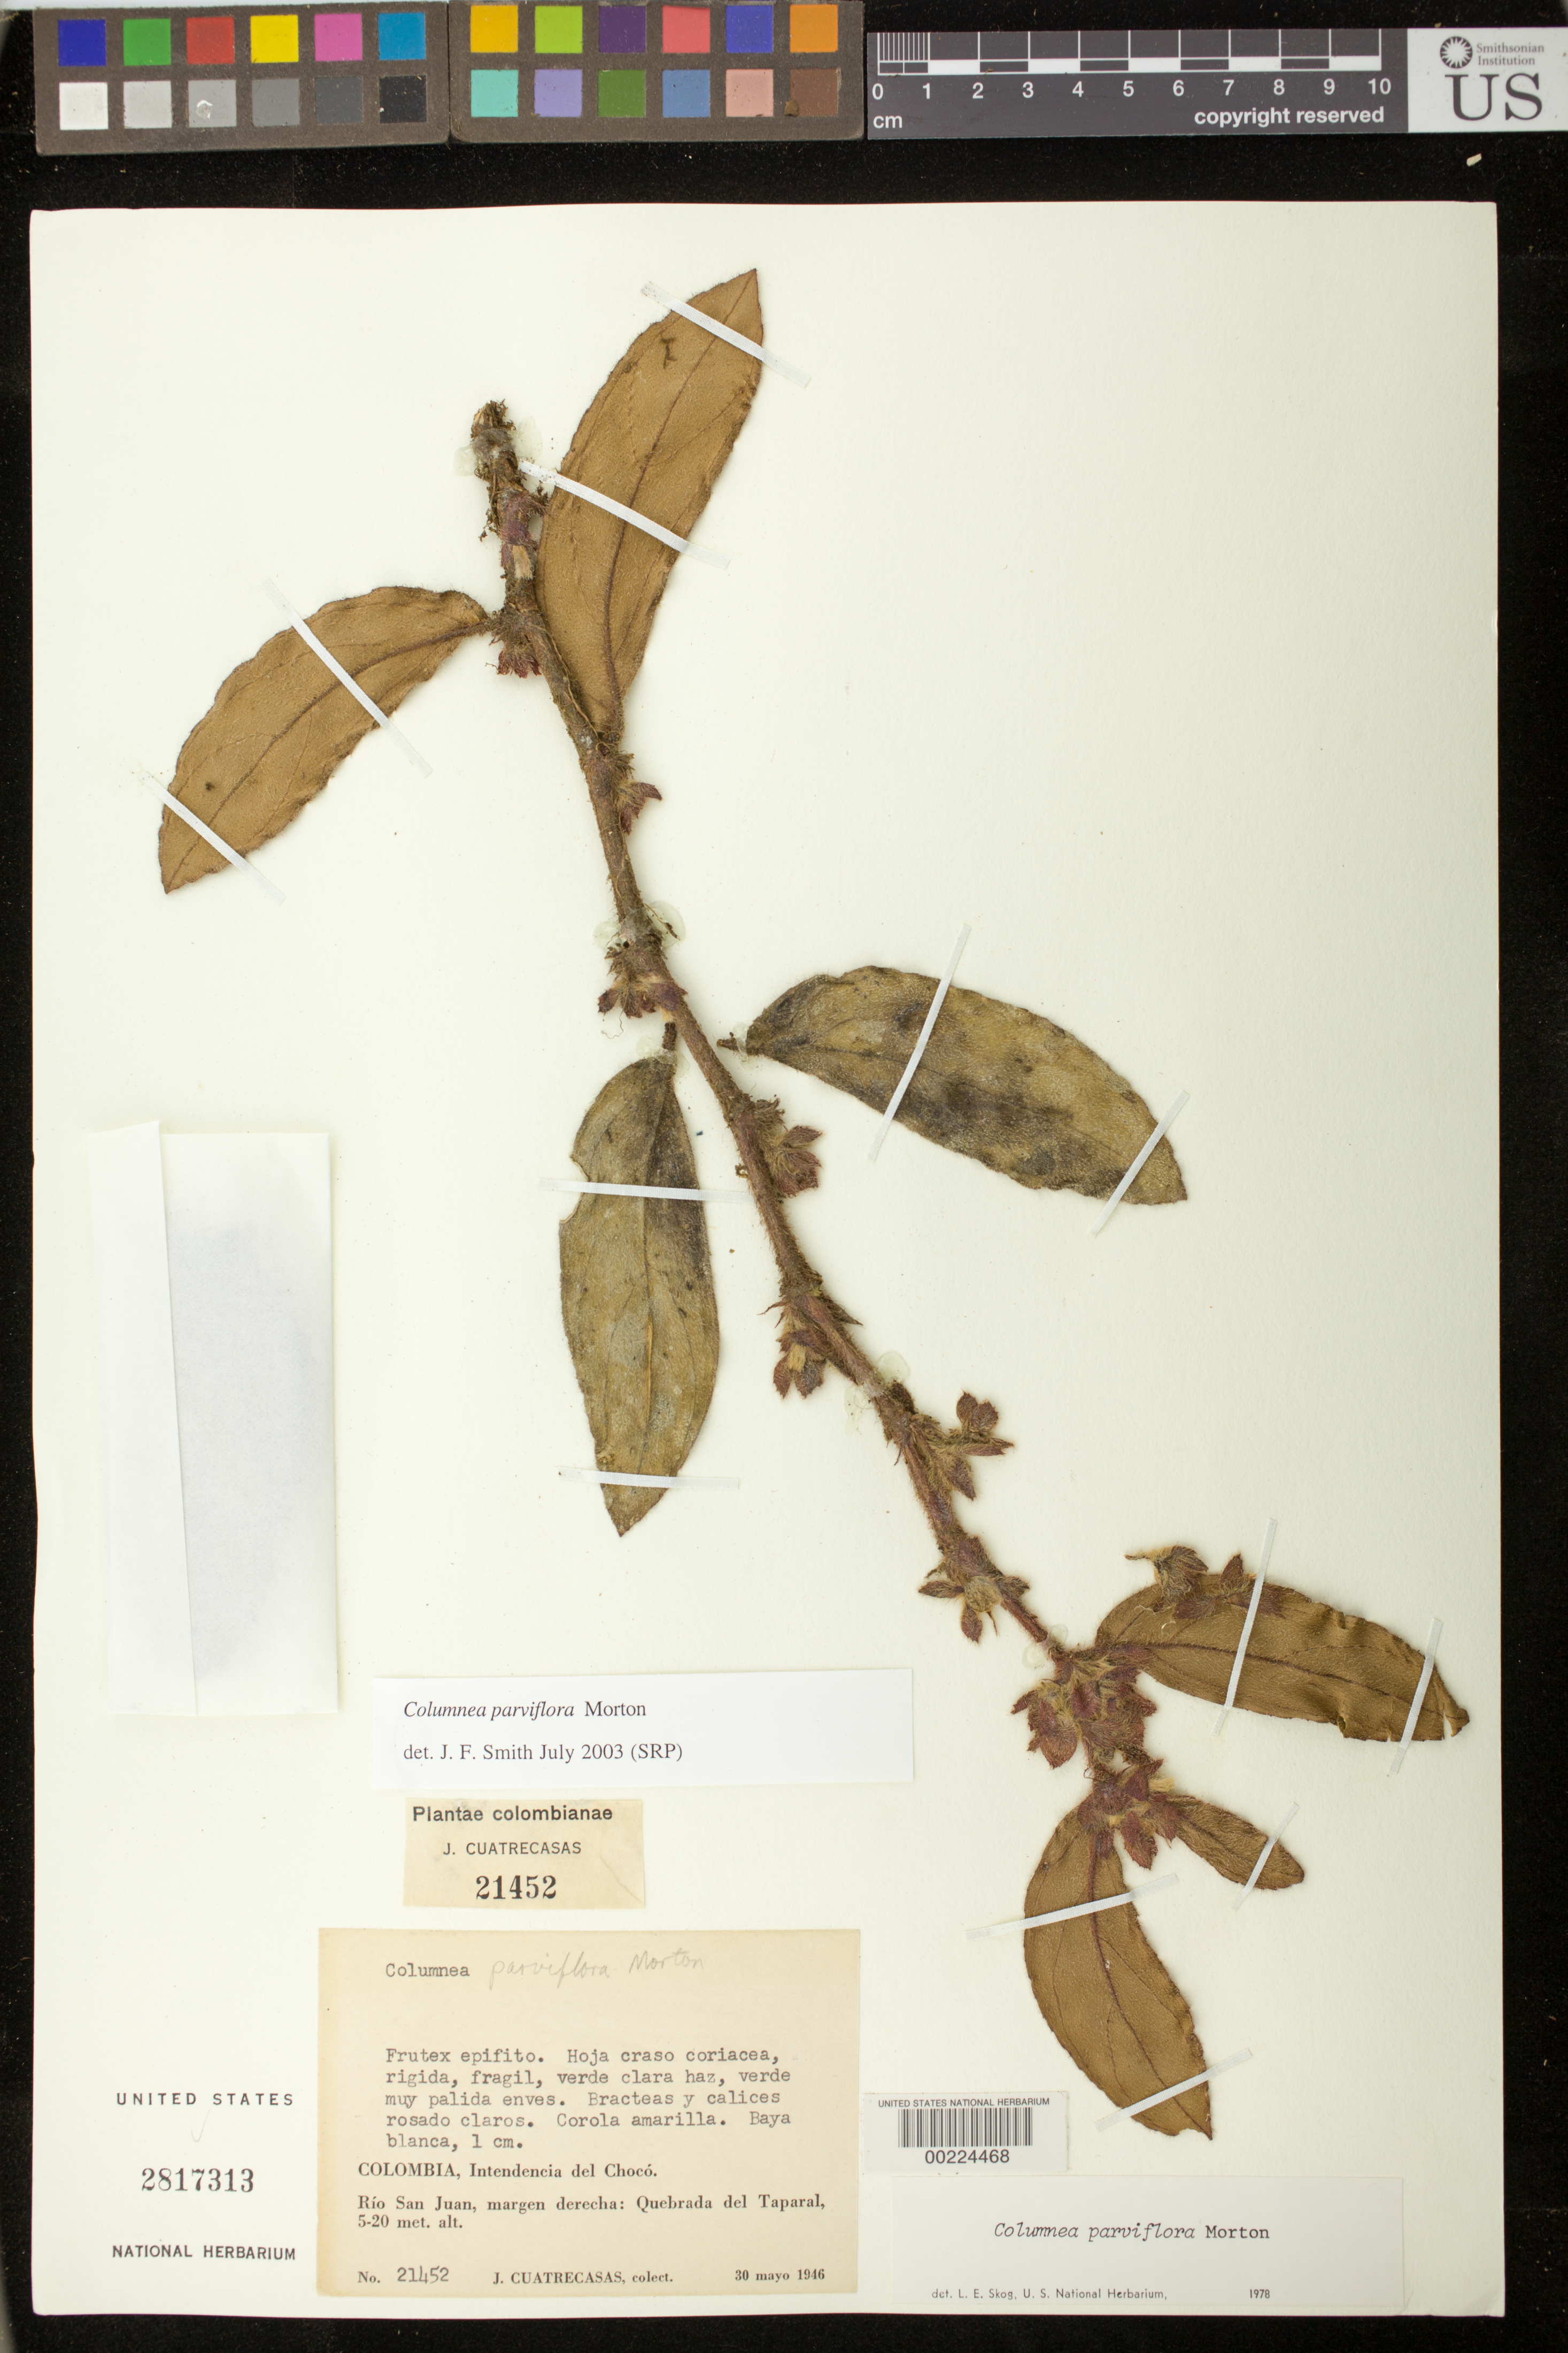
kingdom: Plantae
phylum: Tracheophyta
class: Magnoliopsida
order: Lamiales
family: Gesneriaceae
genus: Columnea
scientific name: Columnea herthae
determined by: Clark, J. L.; Skog, Laurence E.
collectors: J. Cuatrecasas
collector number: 21452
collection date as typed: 30 May 1946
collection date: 1946-05-30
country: Colombia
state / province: Chocó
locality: Rio San Juan, right bank, Quebrada del Taparal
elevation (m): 5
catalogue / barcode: US 2817313